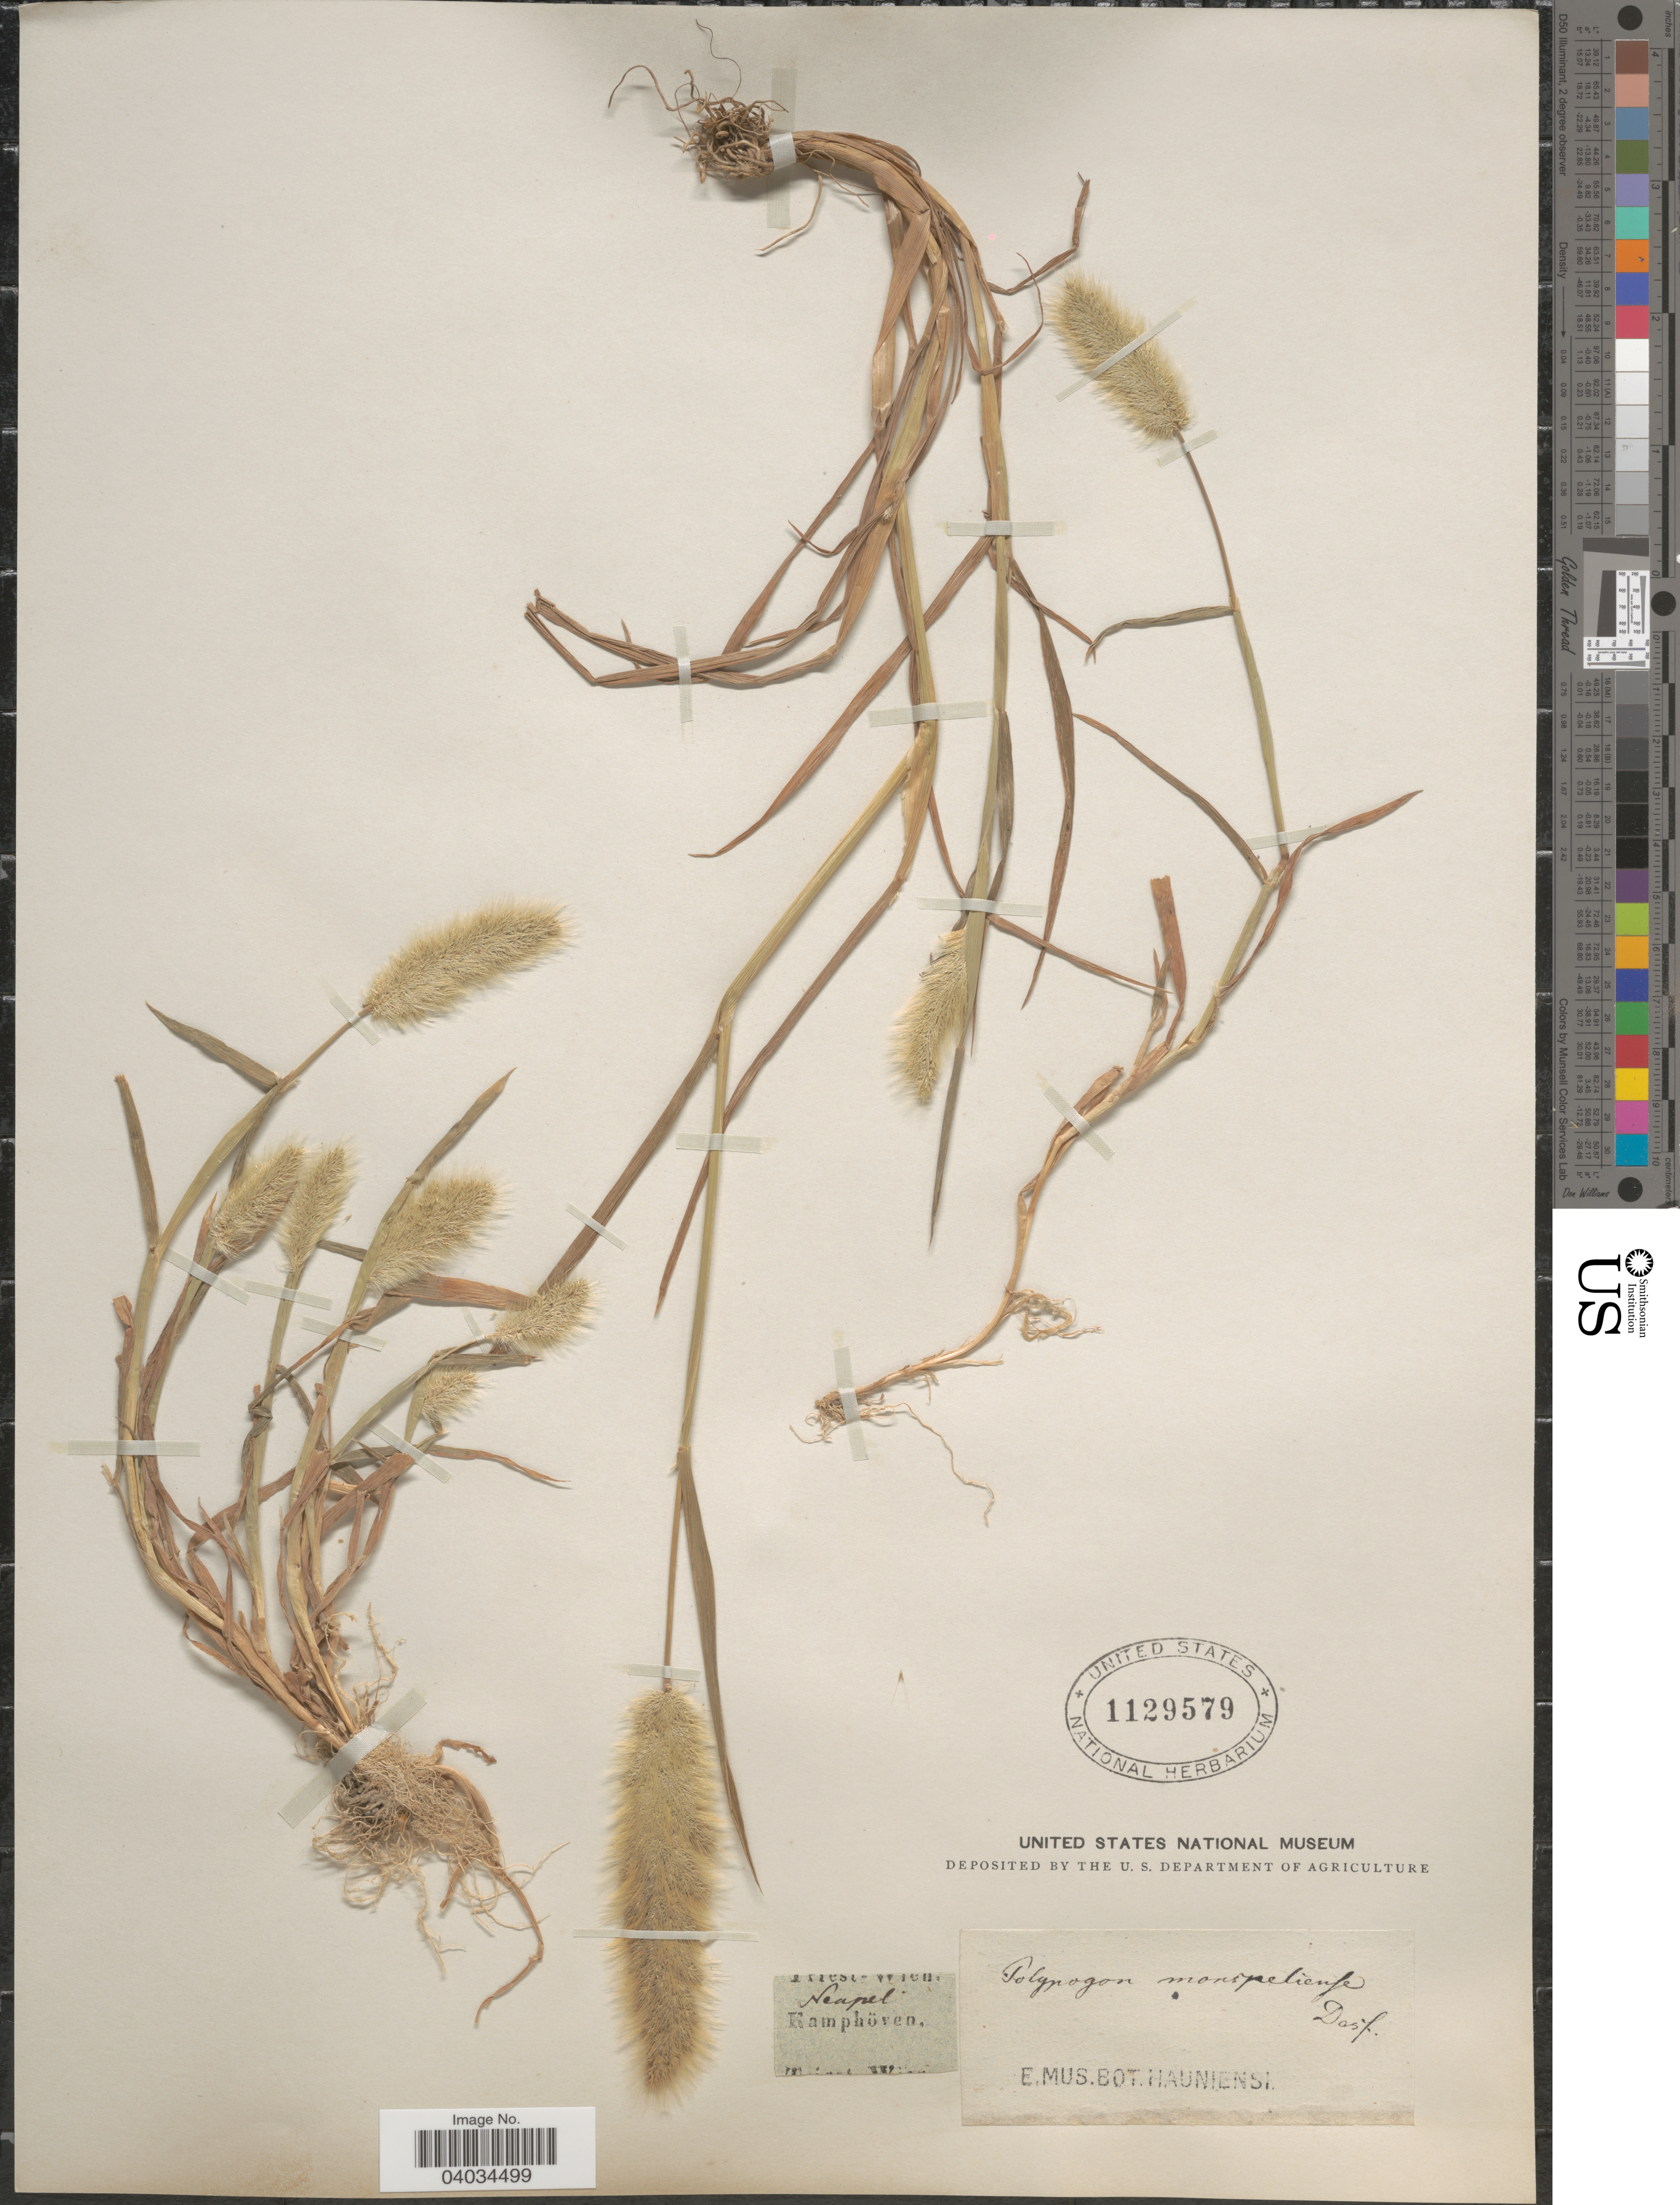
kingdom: Plantae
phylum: Tracheophyta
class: Liliopsida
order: Poales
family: Poaceae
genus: Polypogon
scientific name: Polypogon monspeliensis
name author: (L.) Desf.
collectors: Kamphöven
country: Italy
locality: Neapel.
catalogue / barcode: US 1129579